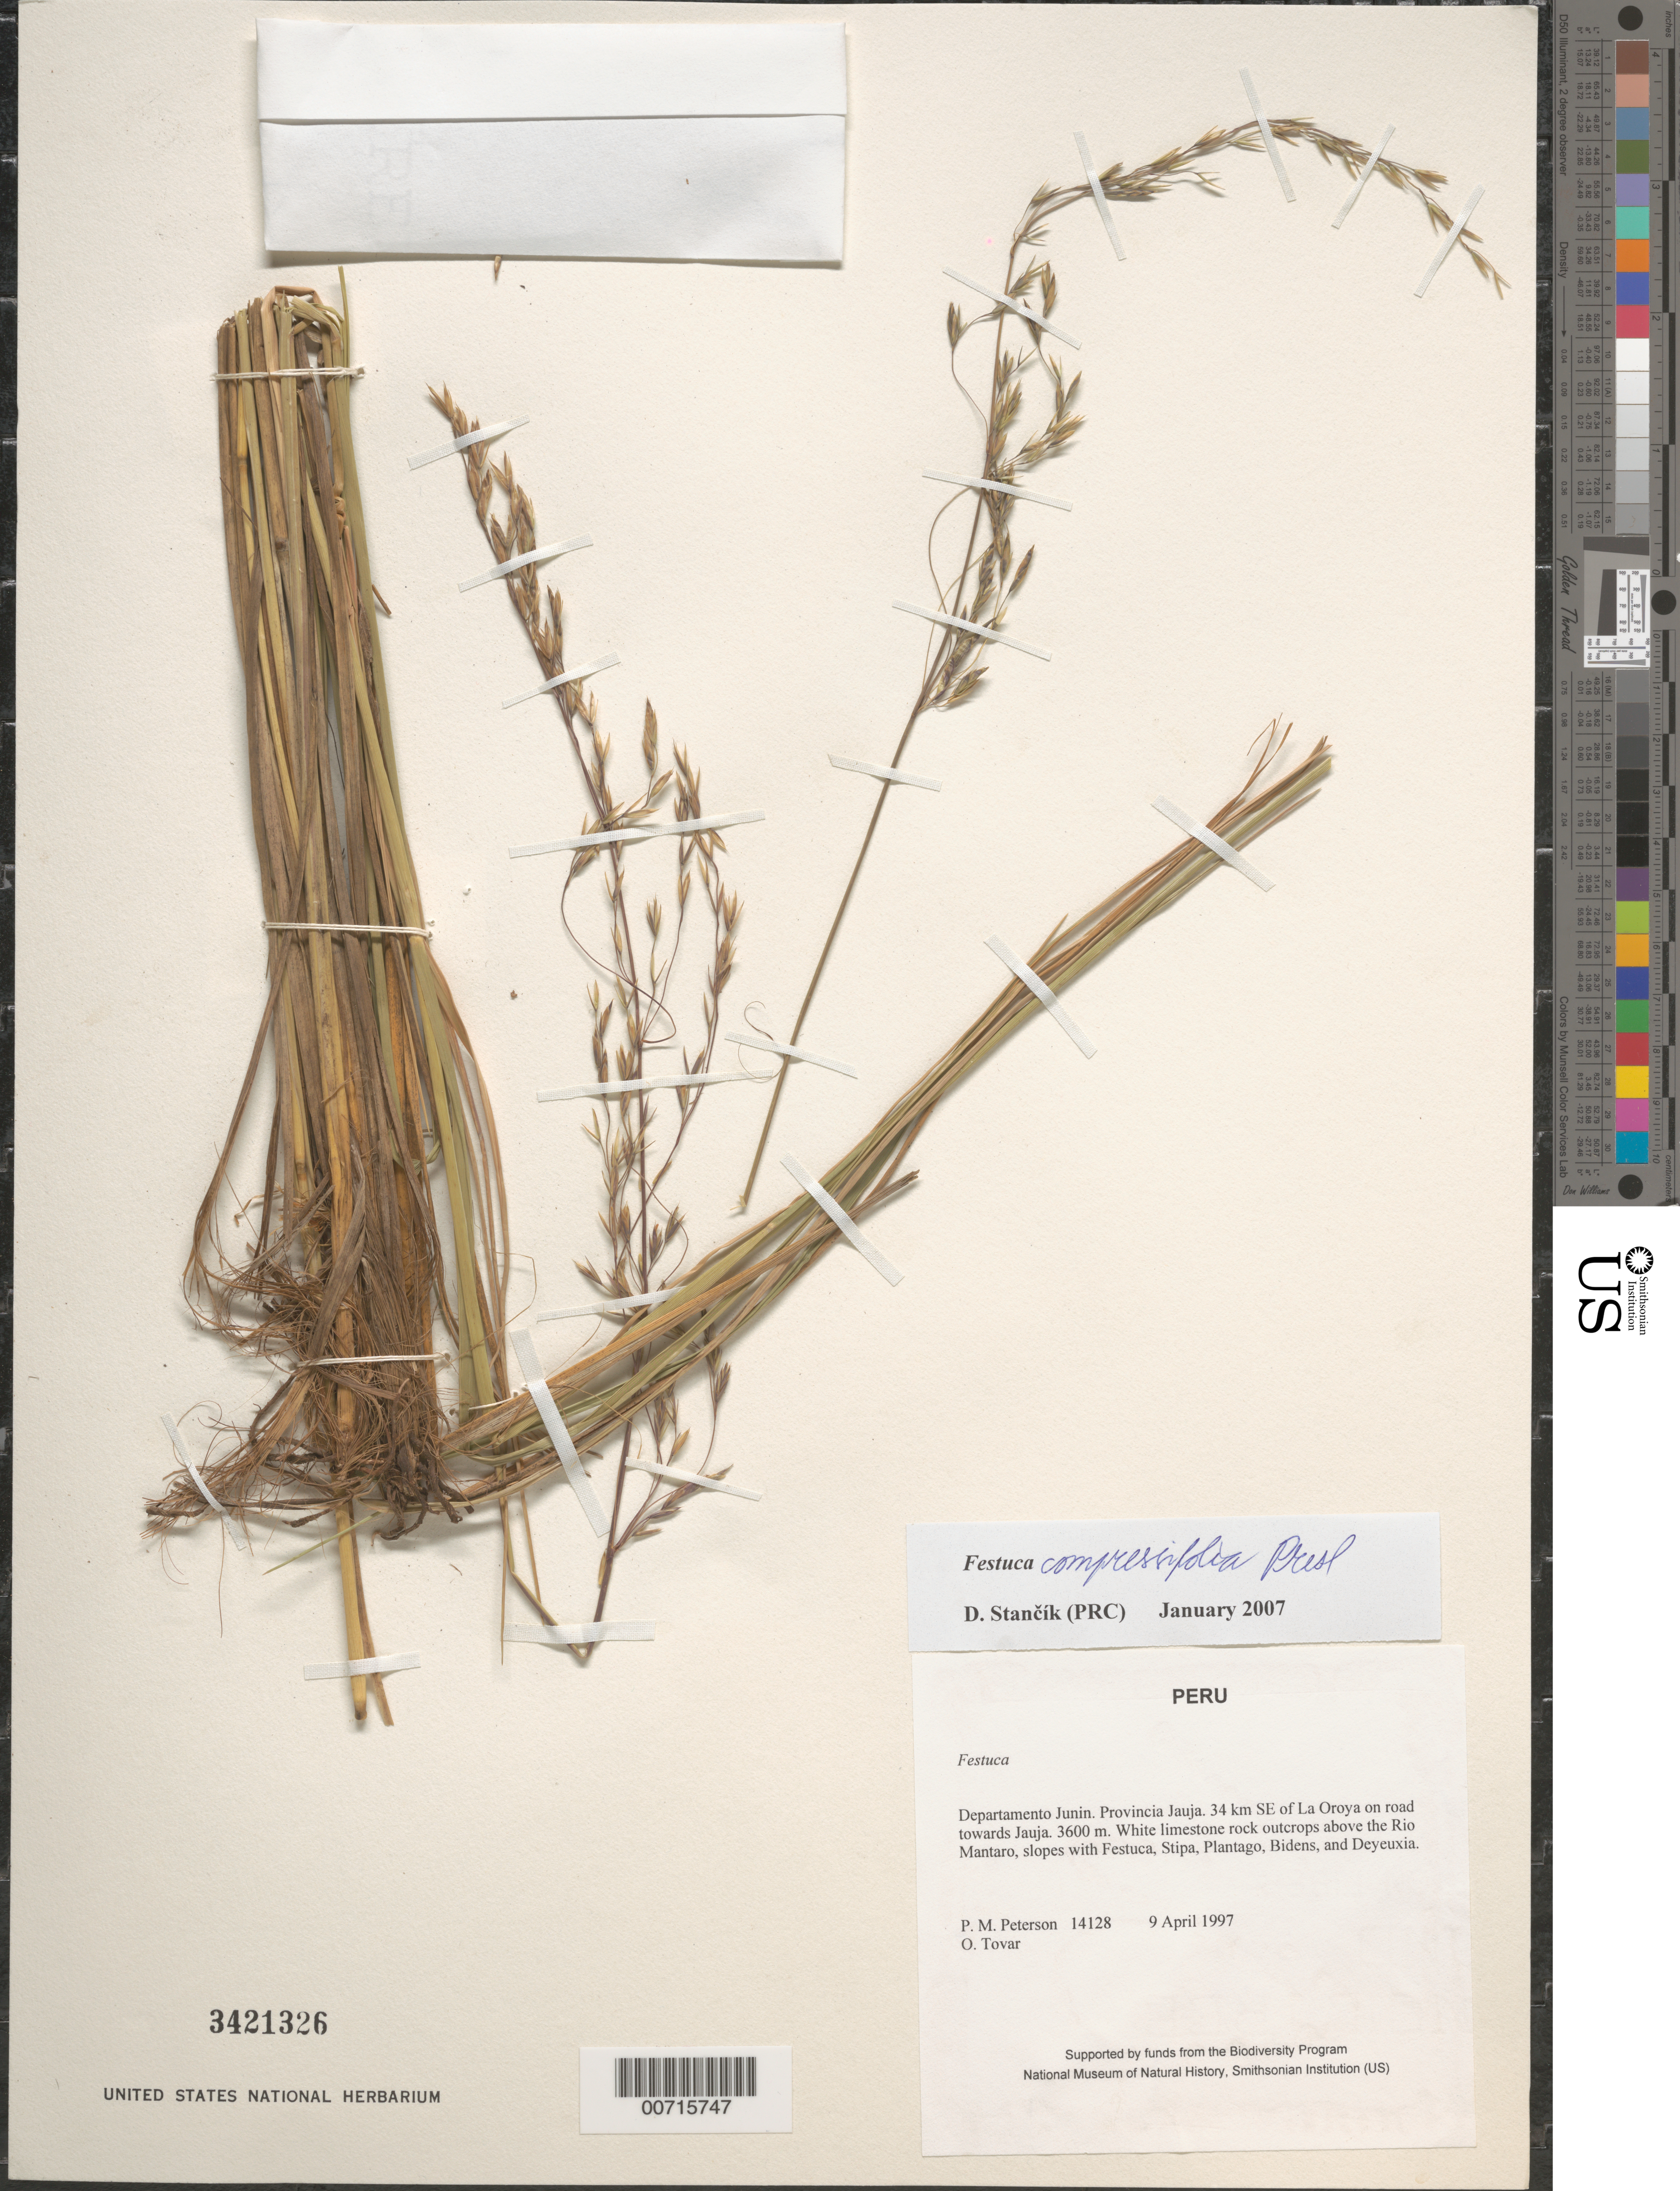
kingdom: Plantae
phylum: Tracheophyta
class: Liliopsida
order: Poales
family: Poaceae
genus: Festuca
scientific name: Festuca compressifolia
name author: J. Presl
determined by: Stancik, D.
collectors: P. M. Peterson & Ó. Tovar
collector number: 14128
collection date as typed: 09 Apr 1997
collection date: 1997-04-09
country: Peru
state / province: Junín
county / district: Jauja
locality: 34 km SE of La Oroya on road towards Jauja.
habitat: White limestone rock outcrops above the Rio Mantaro, slopes with Festuca, Stipa, Plantago, Bidens, and Deyeuxia.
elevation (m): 3600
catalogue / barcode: US 3421326